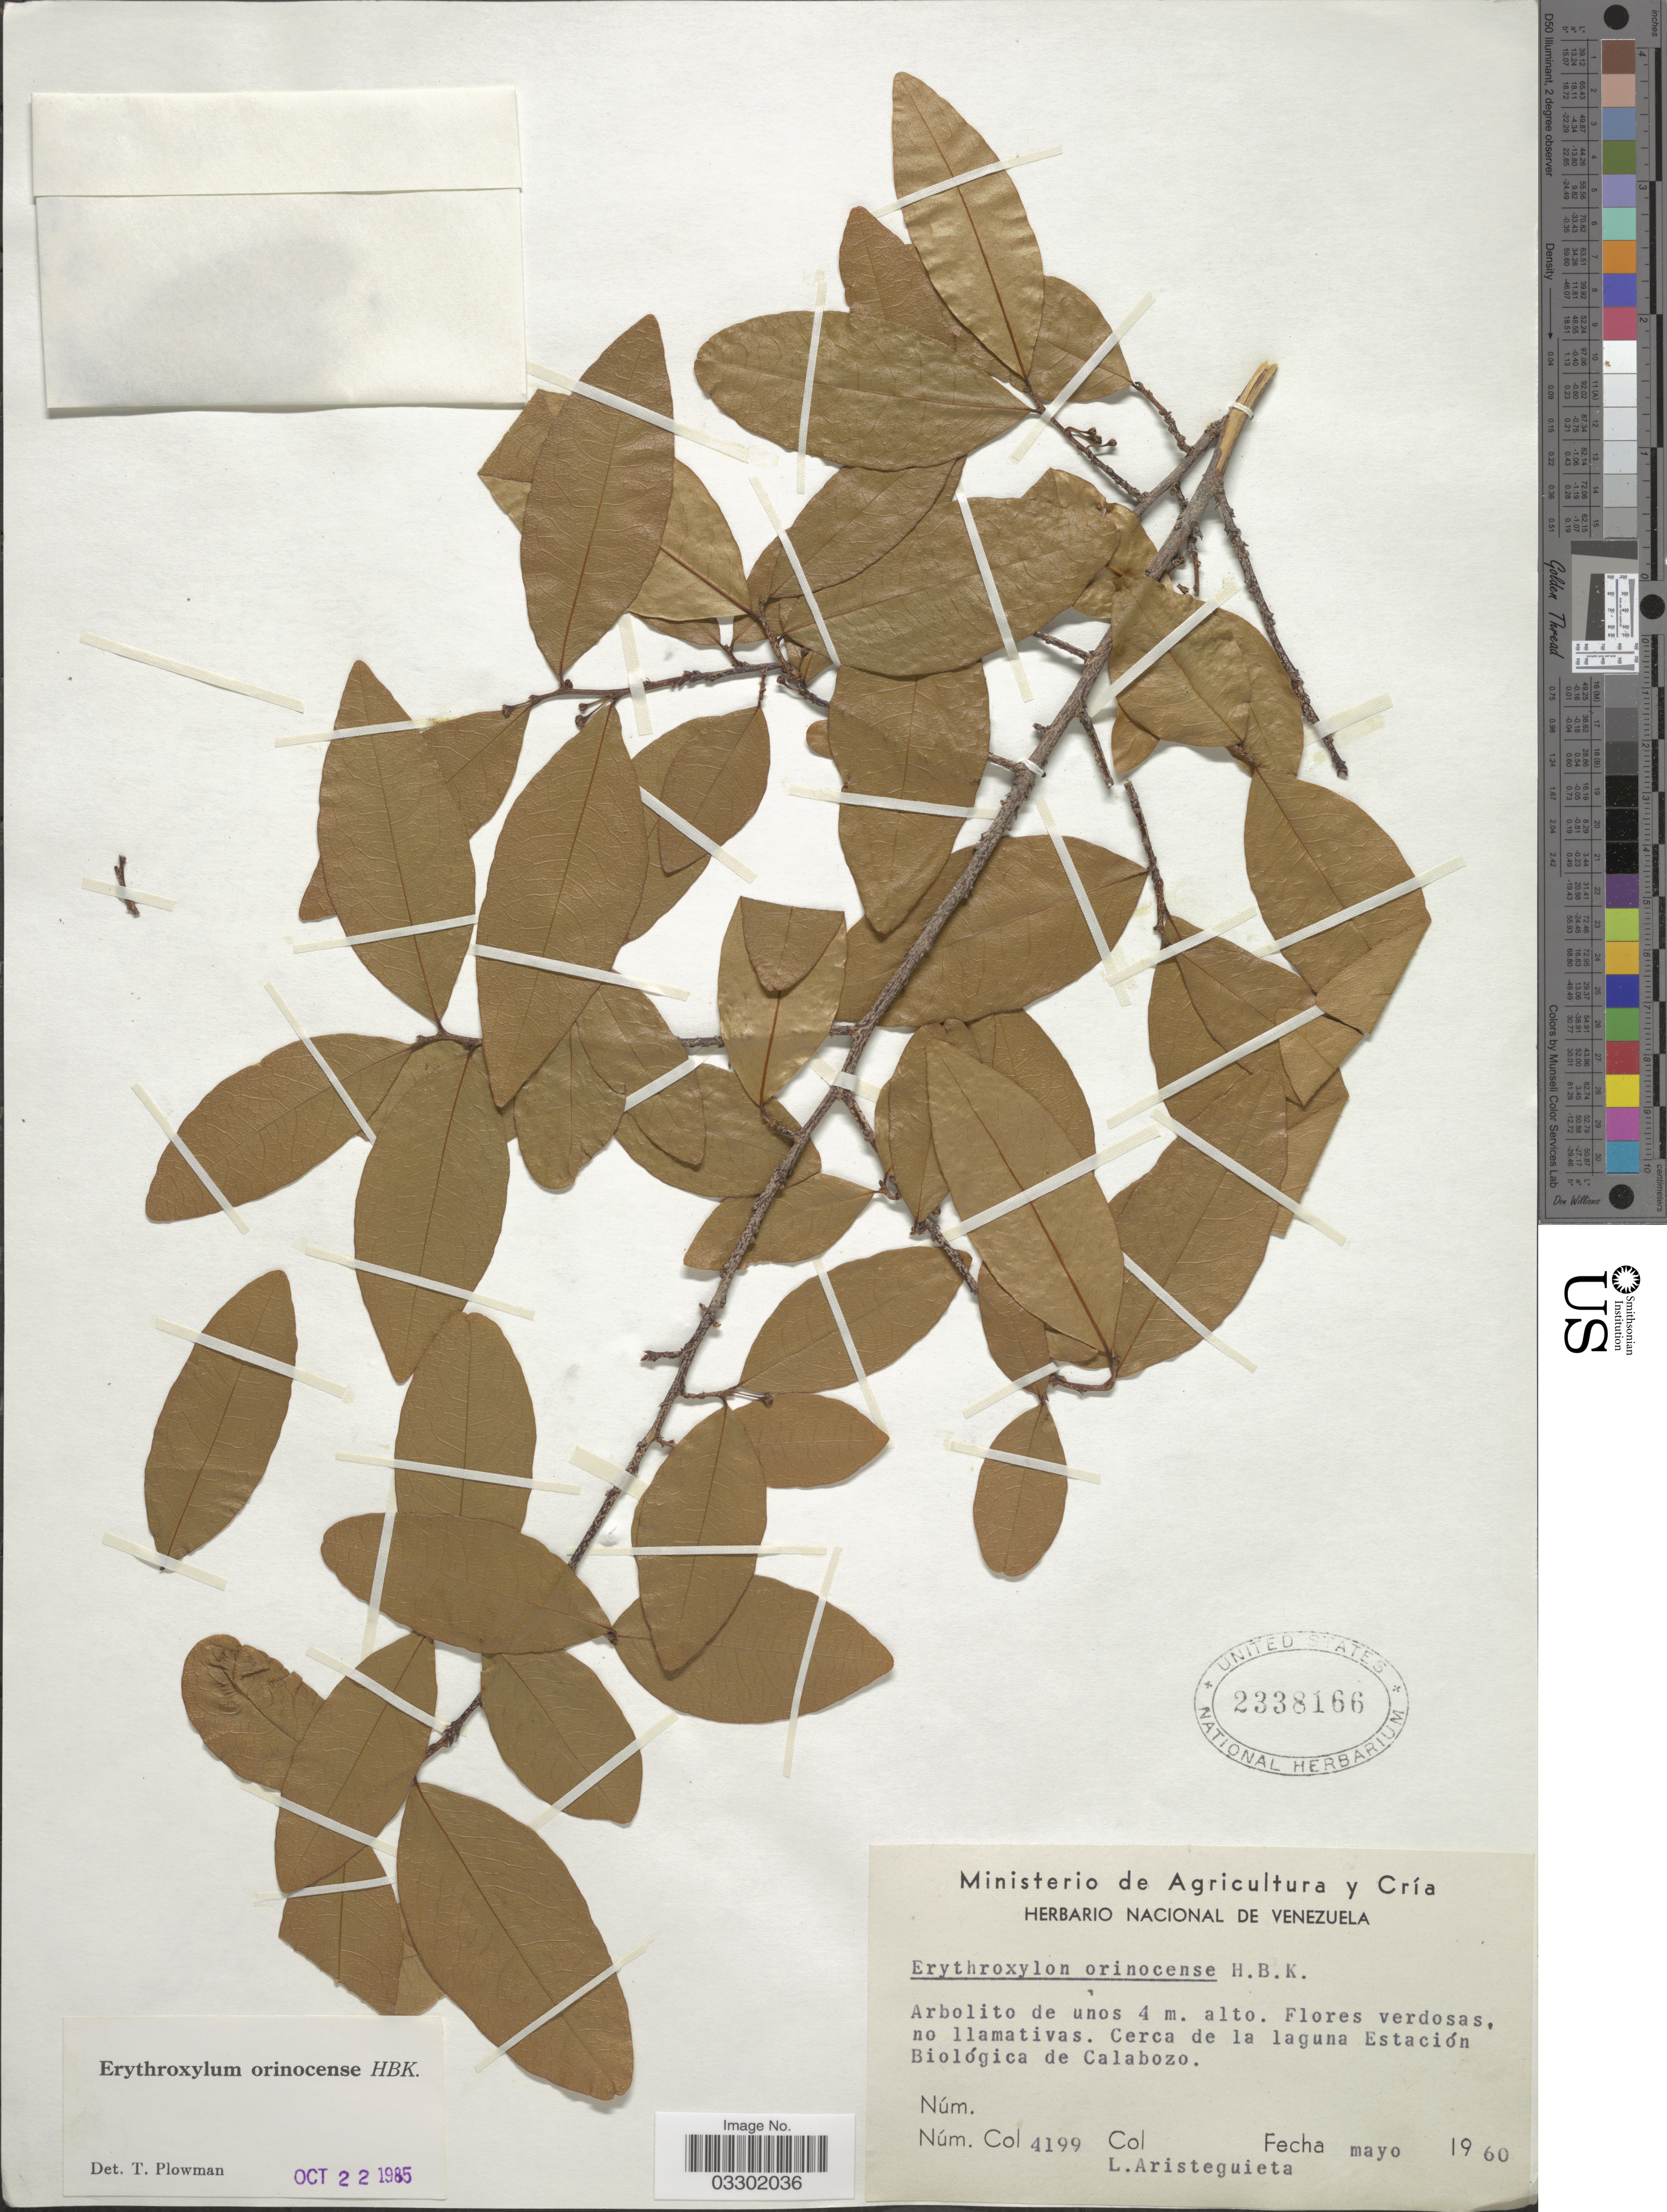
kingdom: Plantae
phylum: Tracheophyta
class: Magnoliopsida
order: Malpighiales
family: Erythroxylaceae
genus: Erythroxylum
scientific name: Erythroxylum orinocense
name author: Kunth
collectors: L. Aristeguieta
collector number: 4199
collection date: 1960-05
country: Venezuela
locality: Cerca de la laguna Estación Biológica de Calabozo.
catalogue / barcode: US 2338166